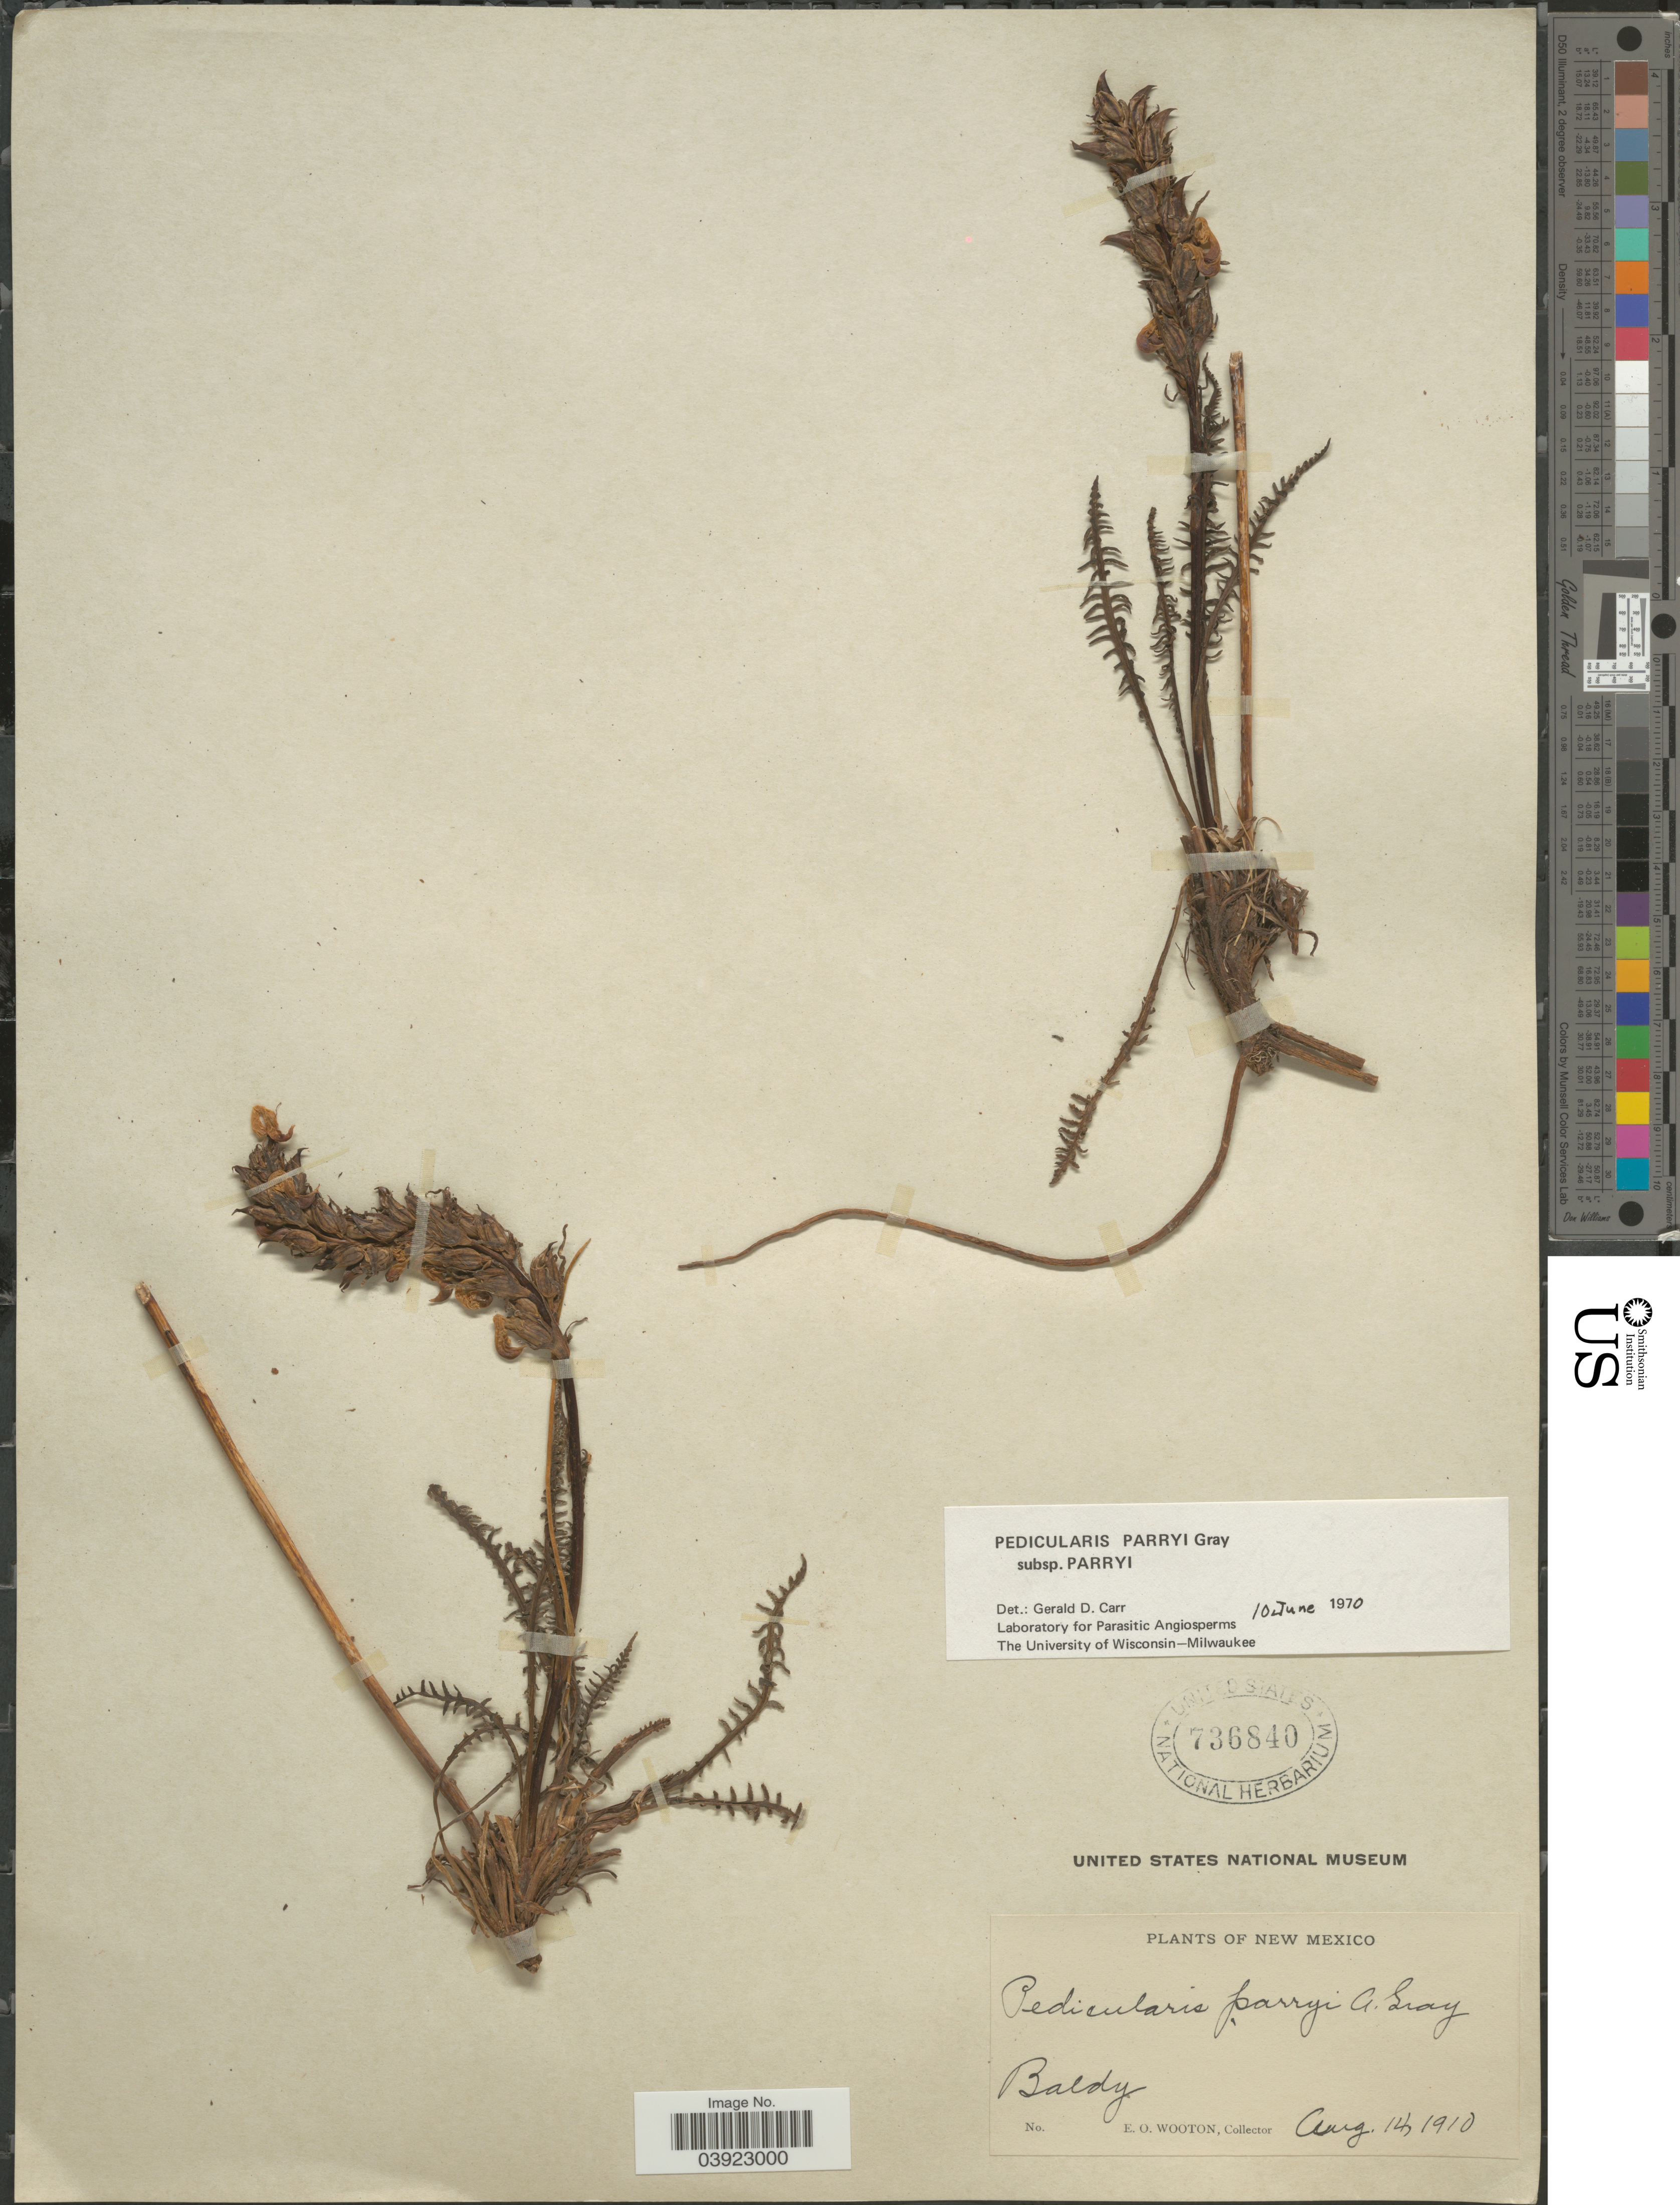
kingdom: Plantae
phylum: Tracheophyta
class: Magnoliopsida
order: Lamiales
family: Orobanchaceae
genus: Pedicularis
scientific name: Pedicularis parryi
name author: A. Gray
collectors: E. O. Wooton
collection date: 1910-08-14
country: United States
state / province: New Mexico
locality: Baldy.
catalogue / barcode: US 736840